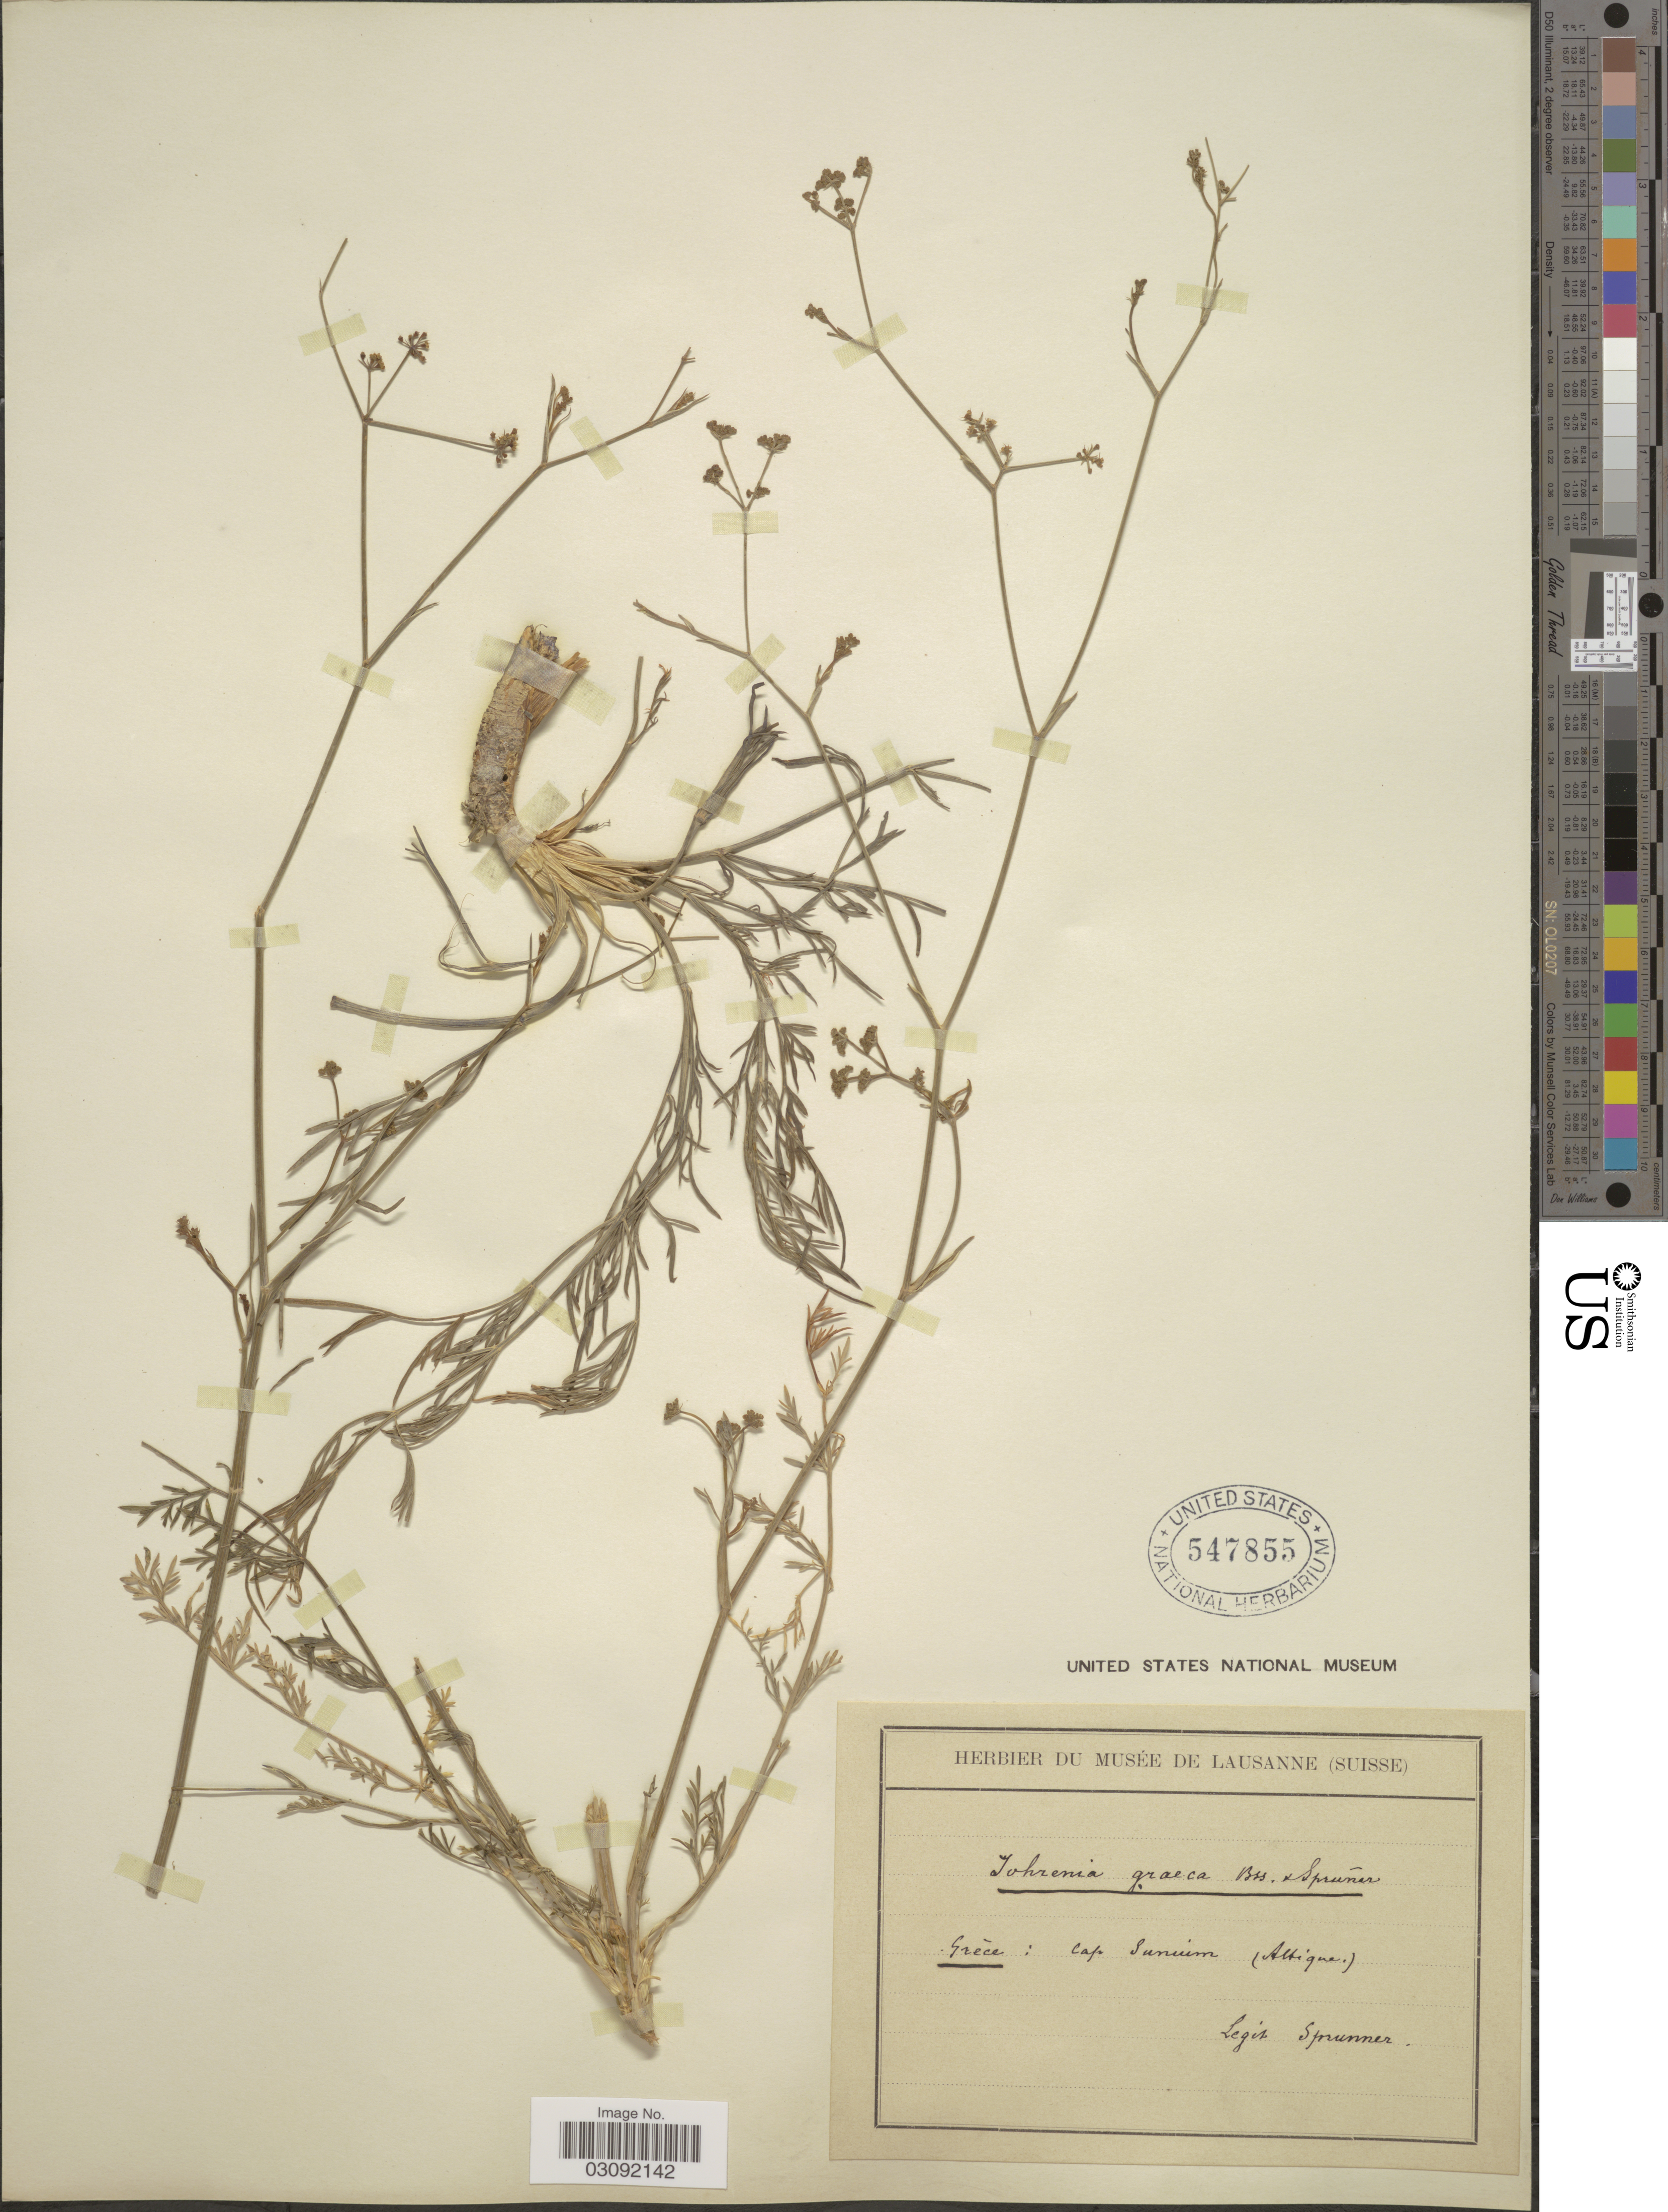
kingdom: Plantae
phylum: Tracheophyta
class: Magnoliopsida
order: Apiales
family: Apiaceae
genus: Johrenia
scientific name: Johrenia graeca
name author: Boiss. & Spruner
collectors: Sprunner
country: Greece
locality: Grēce: cap Sunium (Attique.).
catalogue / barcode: US 547855